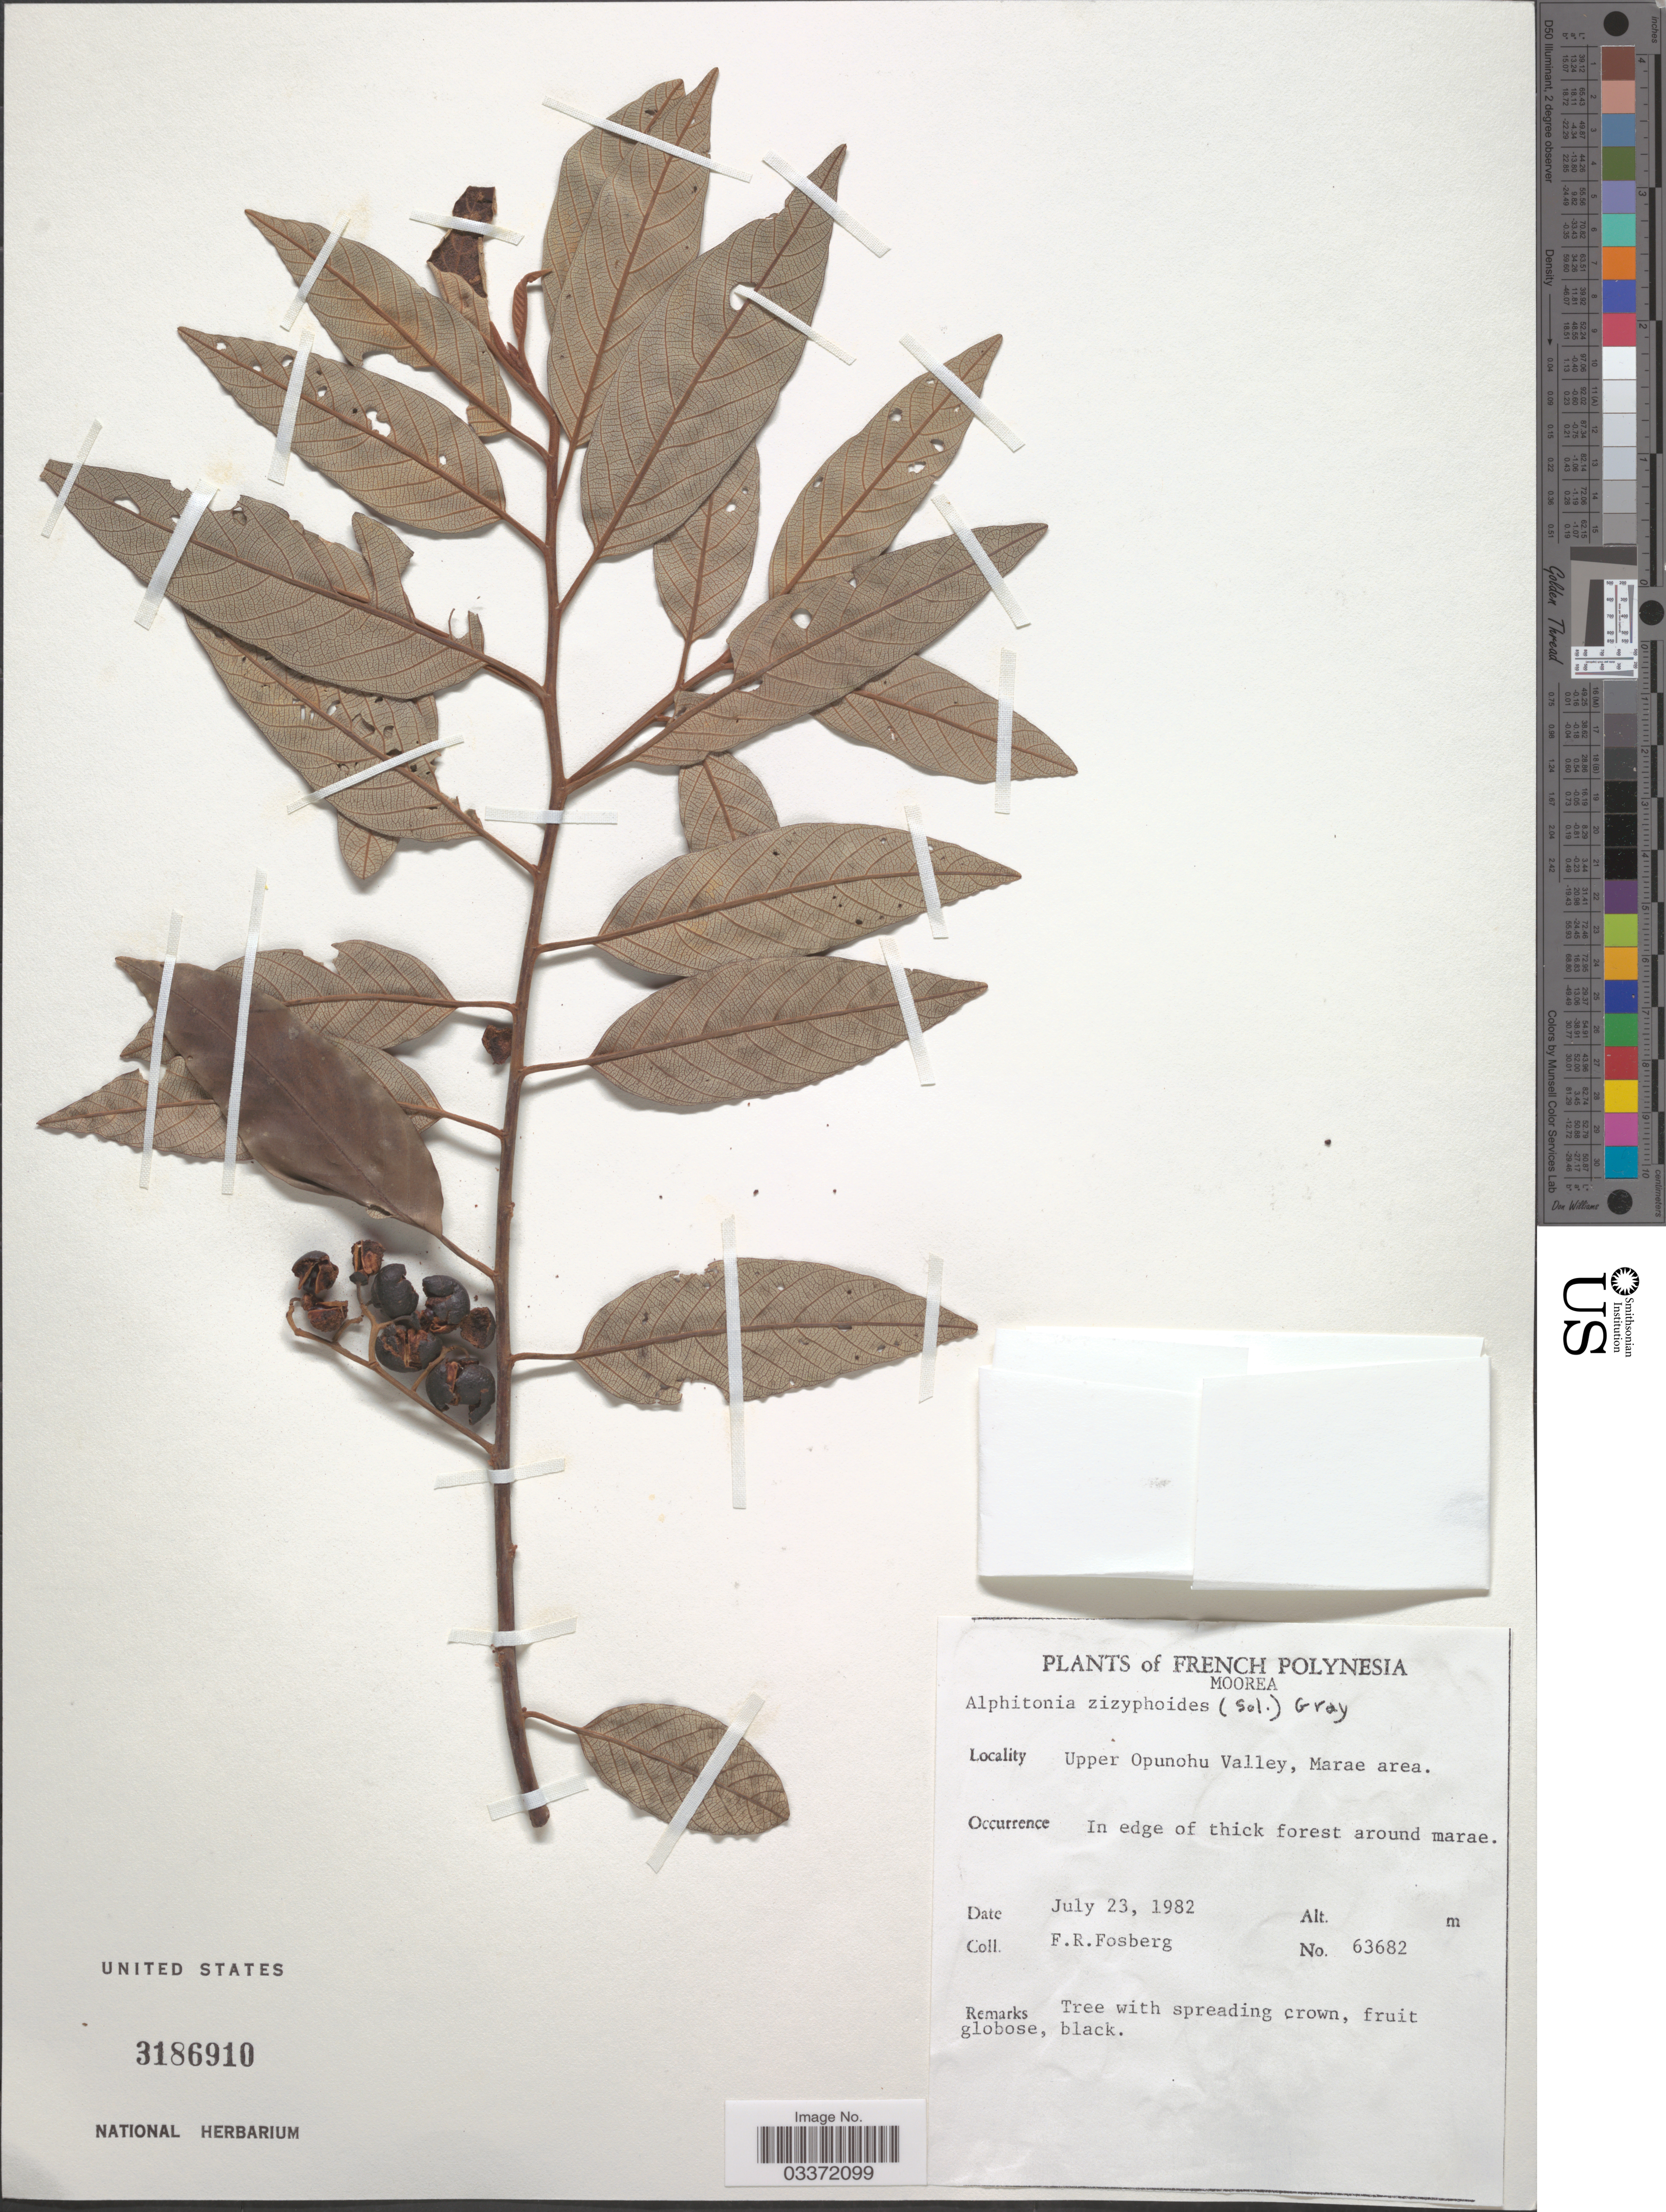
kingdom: Plantae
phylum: Tracheophyta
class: Magnoliopsida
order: Rosales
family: Rhamnaceae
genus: Alphitonia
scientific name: Alphitonia zizyphoides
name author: (Sol. ex Spreng.) A. Gray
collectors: F. R. Fosberg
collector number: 63682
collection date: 1982-07-23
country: French Polynesia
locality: Moorea, Upper Opunohu Valley, Marae area.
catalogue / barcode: US 3186910